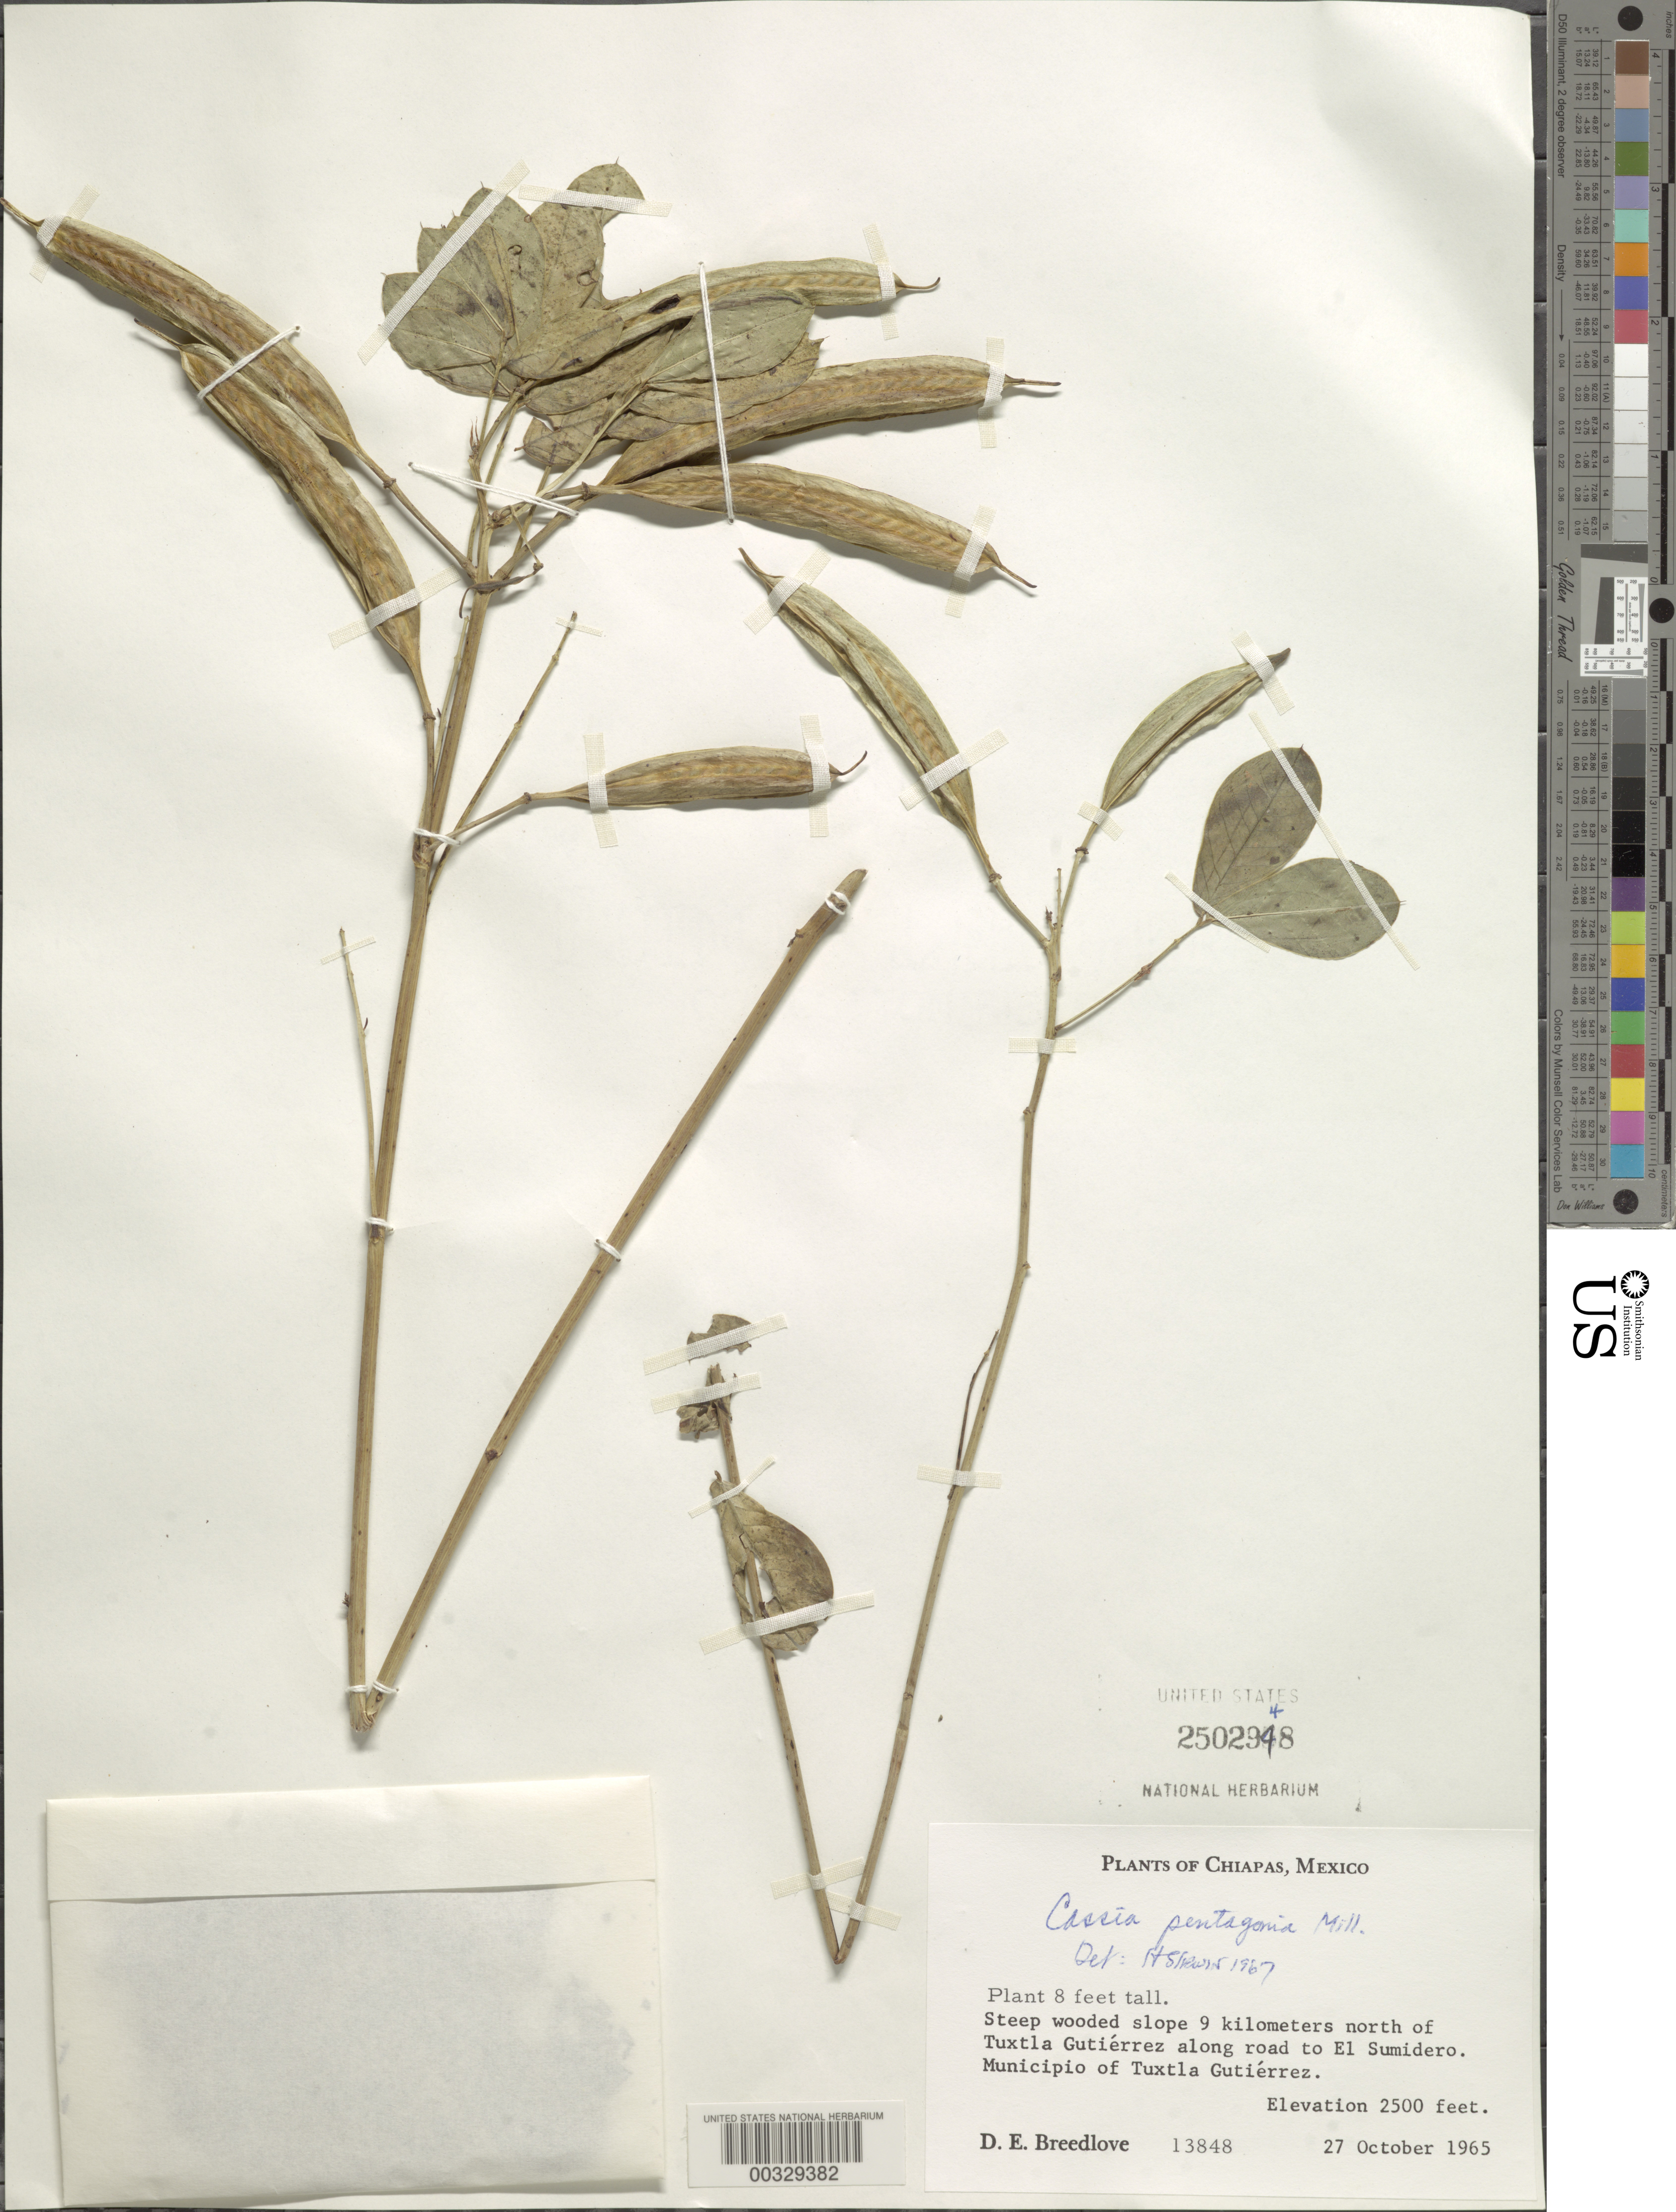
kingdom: Plantae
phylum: Tracheophyta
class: Magnoliopsida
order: Fabales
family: Fabaceae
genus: Senna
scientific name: Senna pentagonia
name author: (Mill.) H.S. Irwin & Barneby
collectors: D. E. Breedlove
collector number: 13848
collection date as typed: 27 Oct 1965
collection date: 1965-10-27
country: Mexico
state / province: Chiapas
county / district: Tuxtla Gutiérrez ?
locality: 9 km N of Tuxtla Gutierrez along road to El Sumidero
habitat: Steep wooded slope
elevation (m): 762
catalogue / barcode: US 2502948